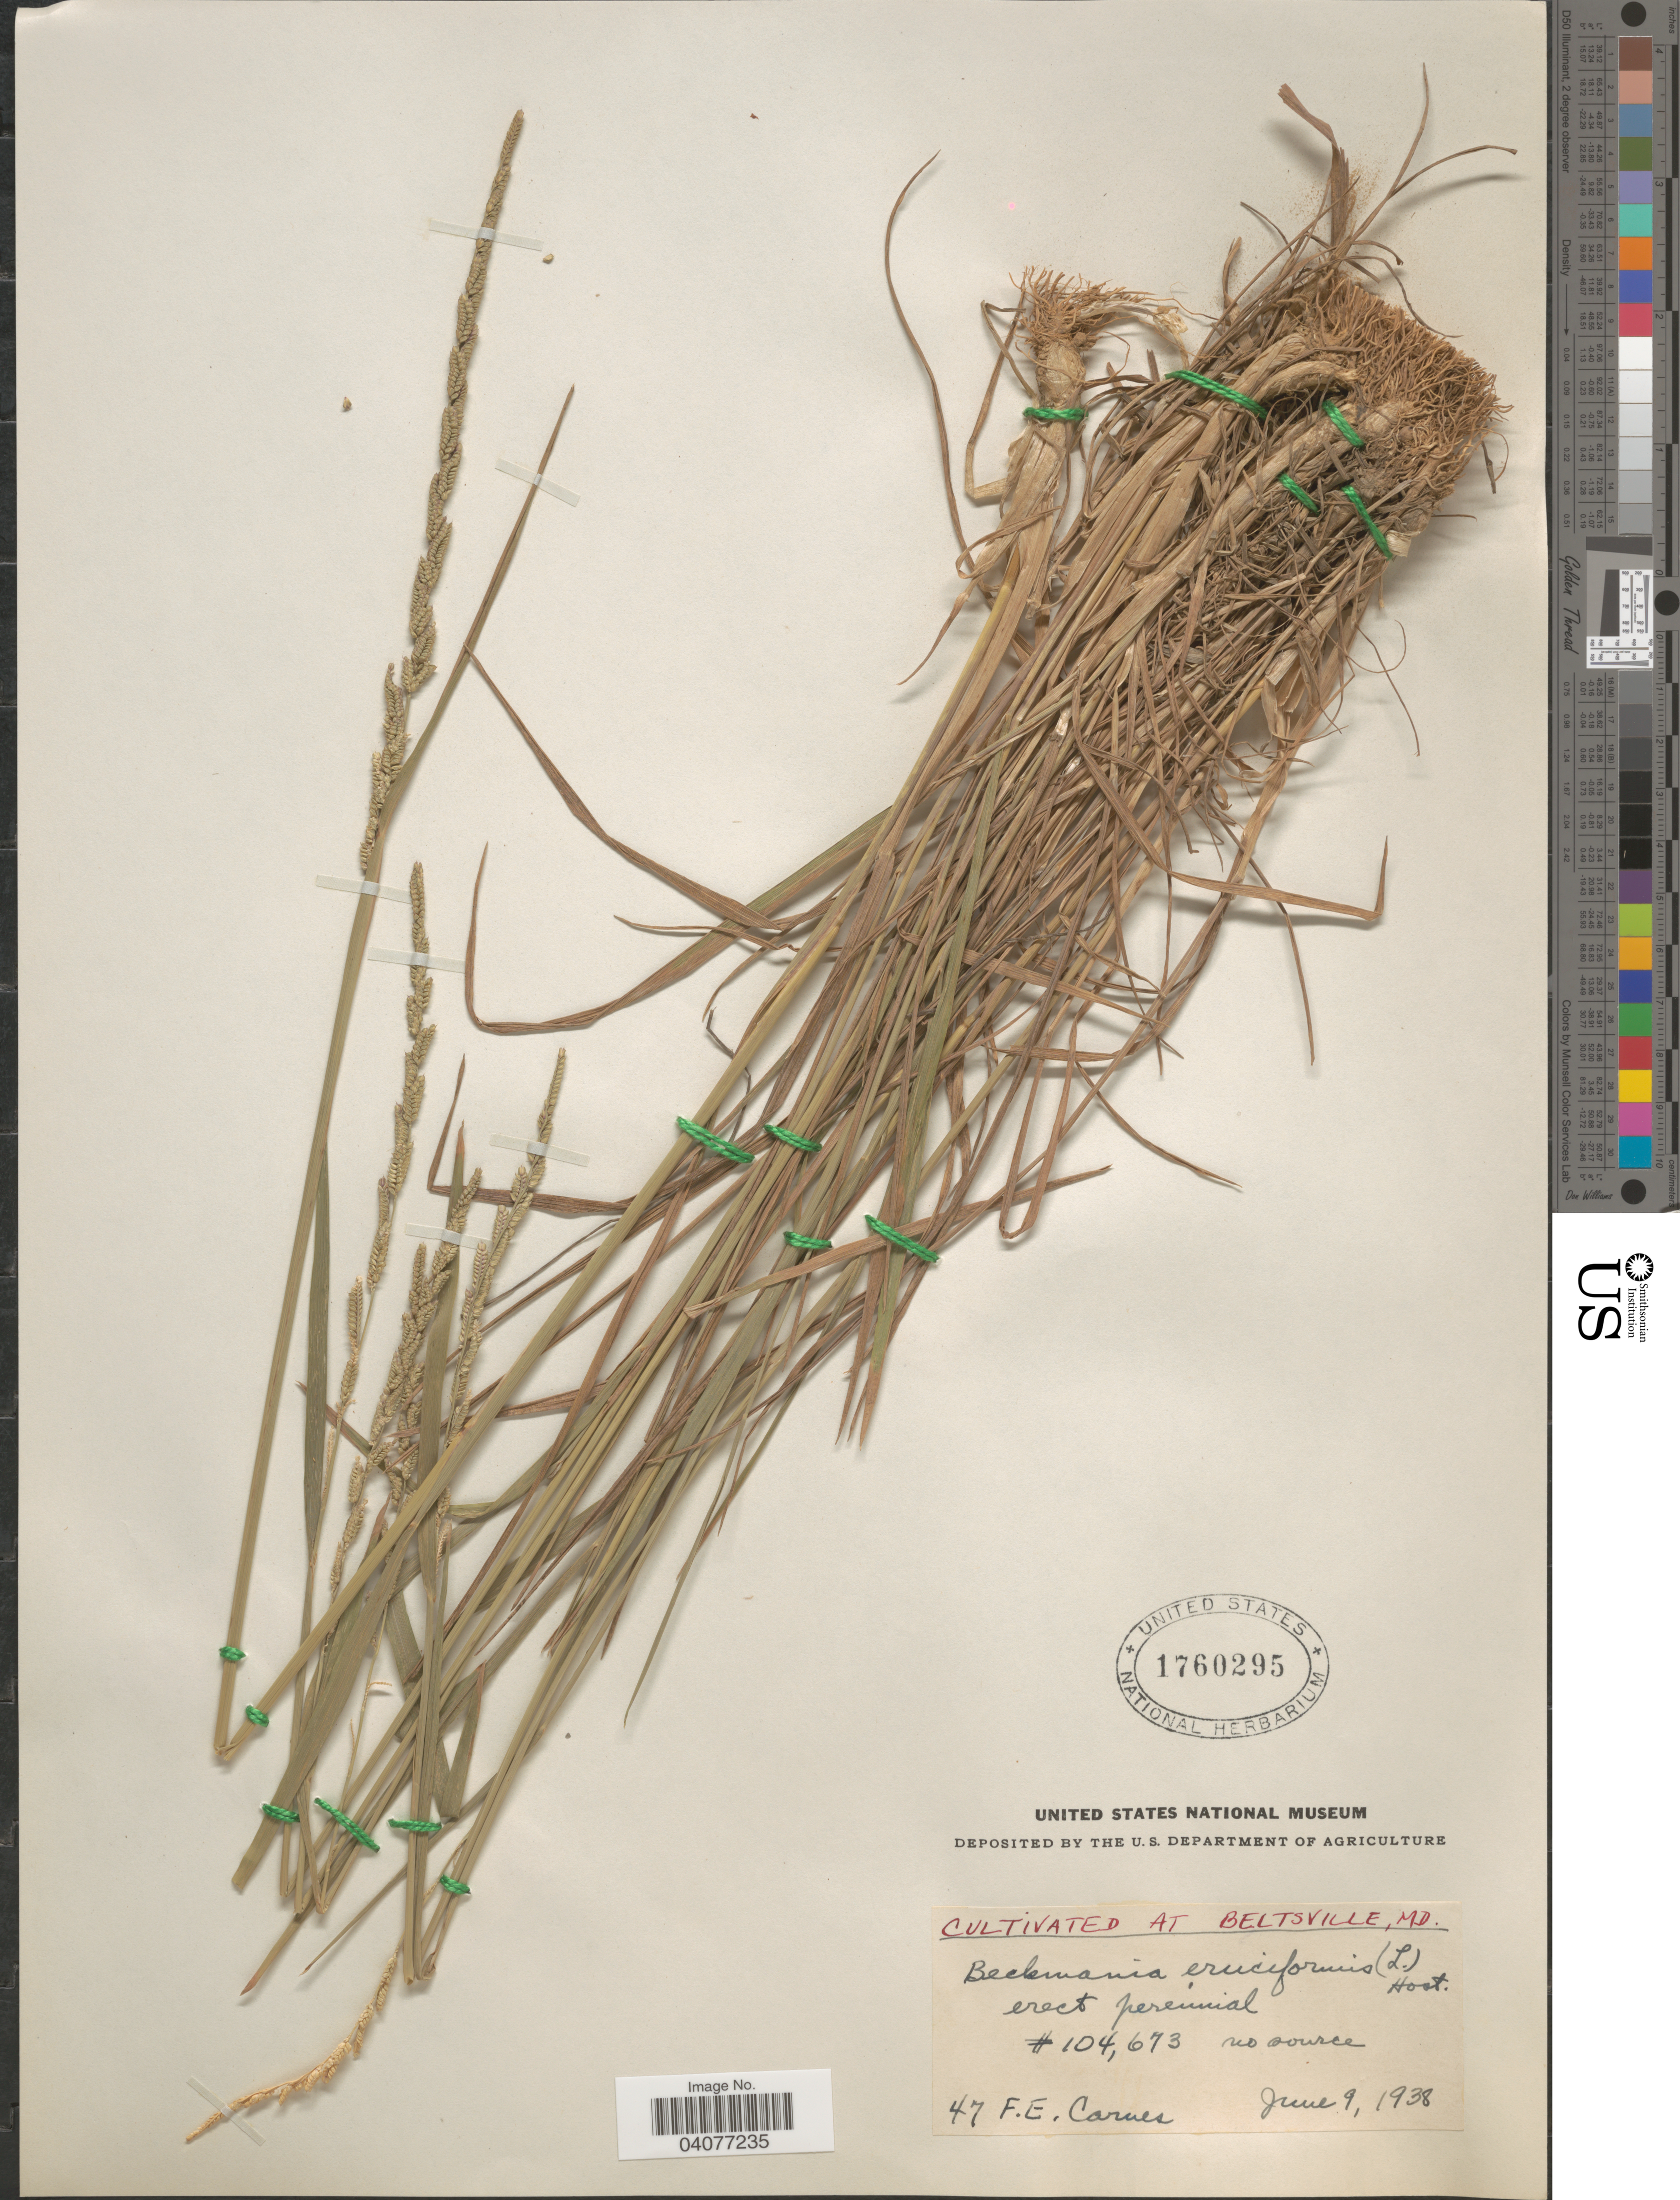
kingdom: Plantae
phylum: Tracheophyta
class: Liliopsida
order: Poales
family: Poaceae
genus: Beckmannia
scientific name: Beckmannia syzigachne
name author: (Steud.) Fernald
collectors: F. Carnes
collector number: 47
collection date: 1938-06-09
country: United States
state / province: Maryland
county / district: Prince George's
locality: At Beltsville.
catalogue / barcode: US 1760295